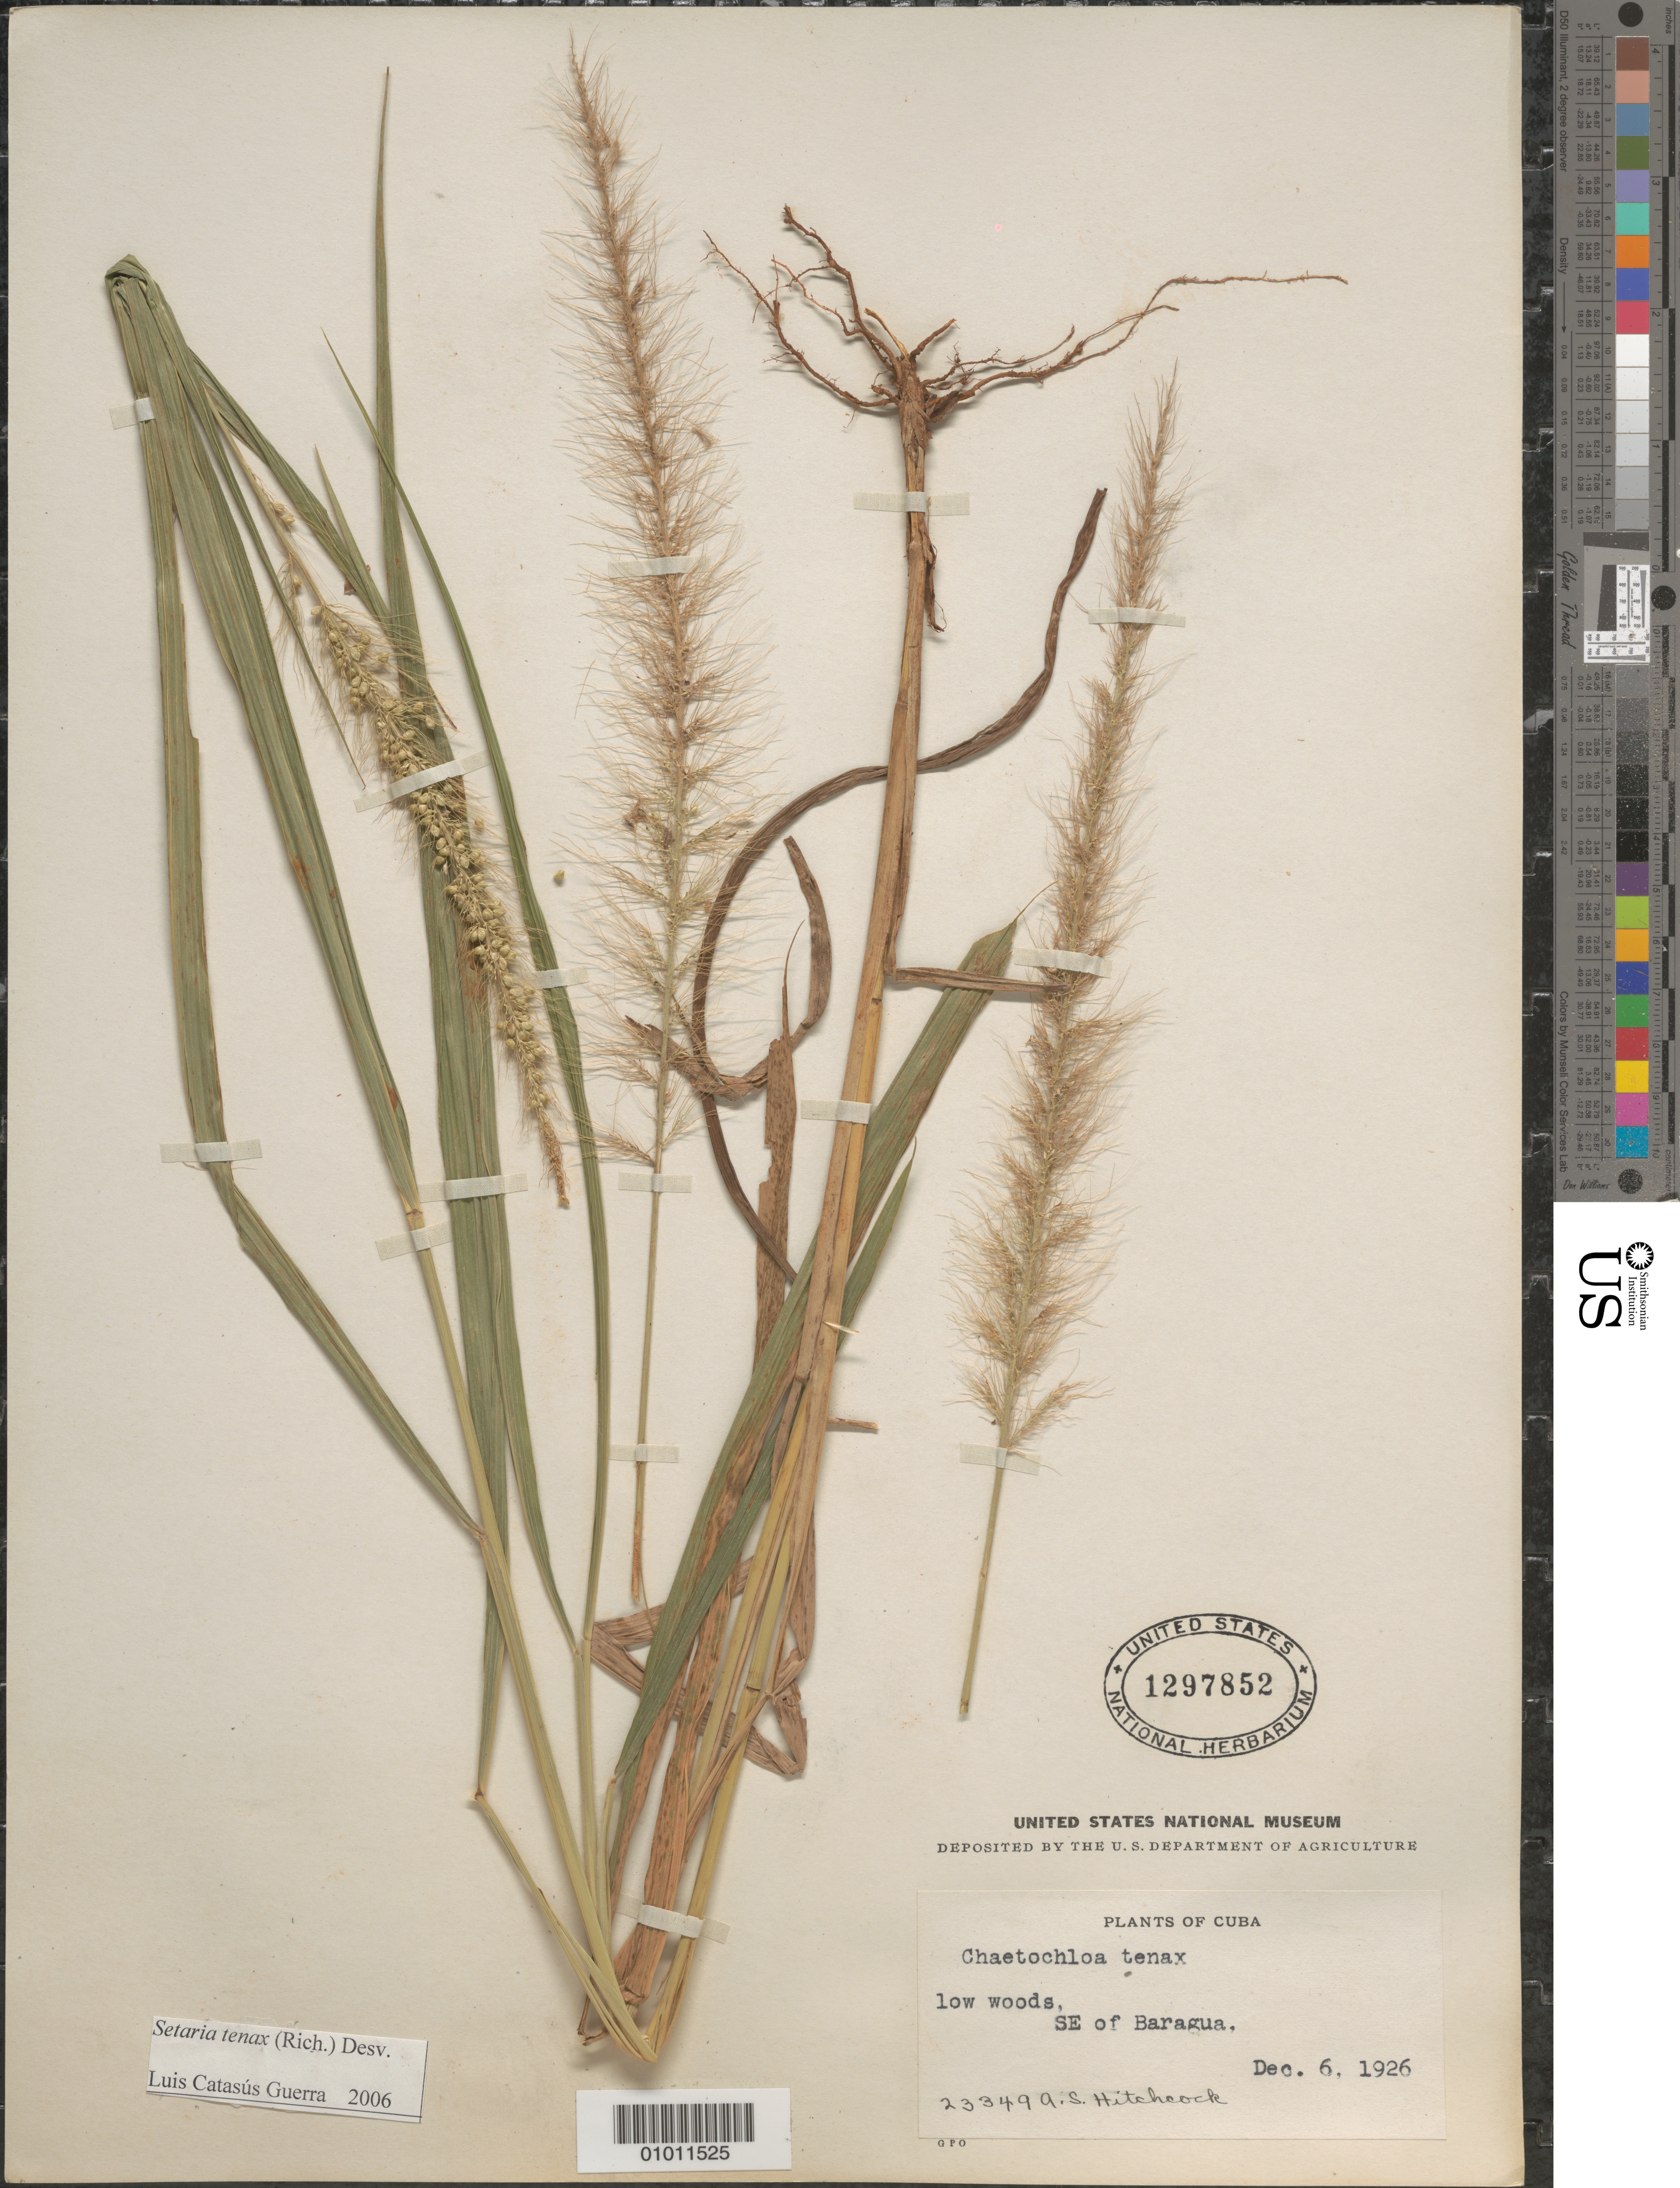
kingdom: Plantae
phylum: Tracheophyta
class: Liliopsida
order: Poales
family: Poaceae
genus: Setaria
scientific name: Setaria tenax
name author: (Rich.) Desv.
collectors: A. S. Hitchcock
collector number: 23349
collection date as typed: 06 Dec 1926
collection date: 1926-12-06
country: Cuba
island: Cuba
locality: Low woods, SE of Baragua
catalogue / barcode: US 1297852